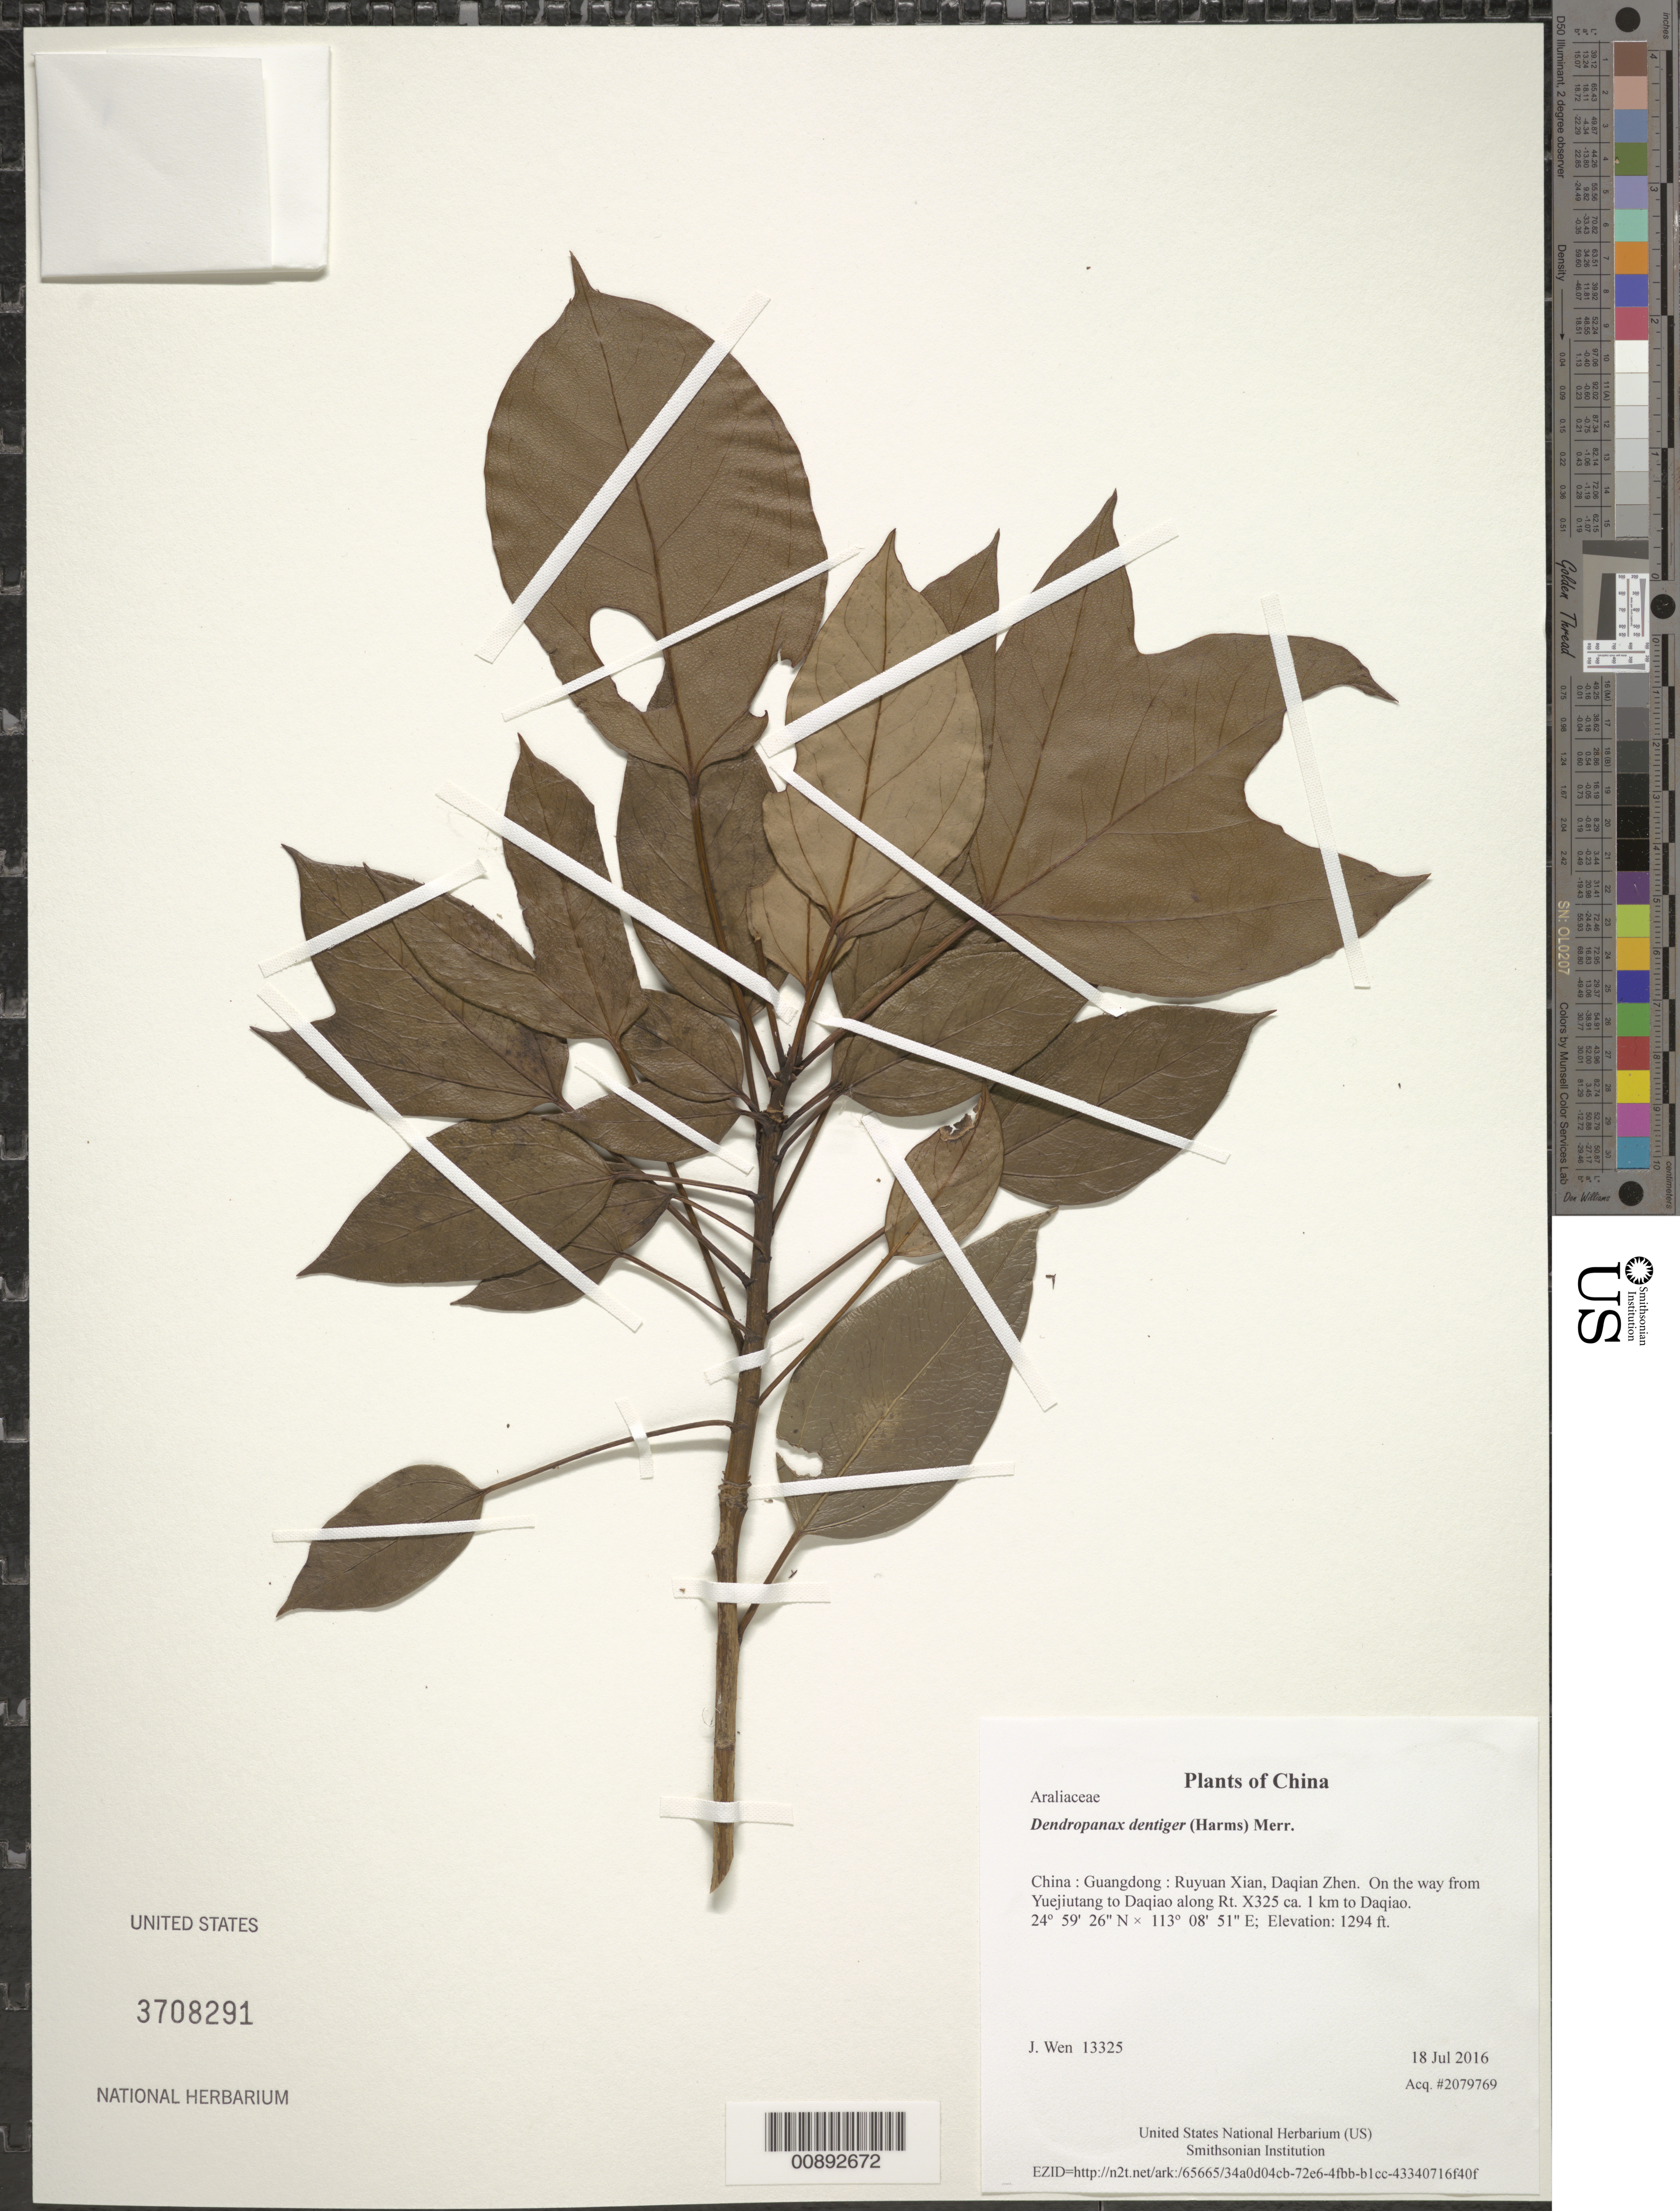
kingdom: Plantae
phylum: Tracheophyta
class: Magnoliopsida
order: Apiales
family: Araliaceae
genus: Dendropanax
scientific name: Dendropanax dentigerus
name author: (Harms) Merr.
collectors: J. Wen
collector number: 13325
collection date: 2016-07-18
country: China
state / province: Guangdong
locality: Ruyuan Xian, Daqian Zhen. On the way from Yuejiutang to Daqiao along Rt. X325 ca. 1 km to Daqiao.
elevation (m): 394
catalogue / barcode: US 3708291